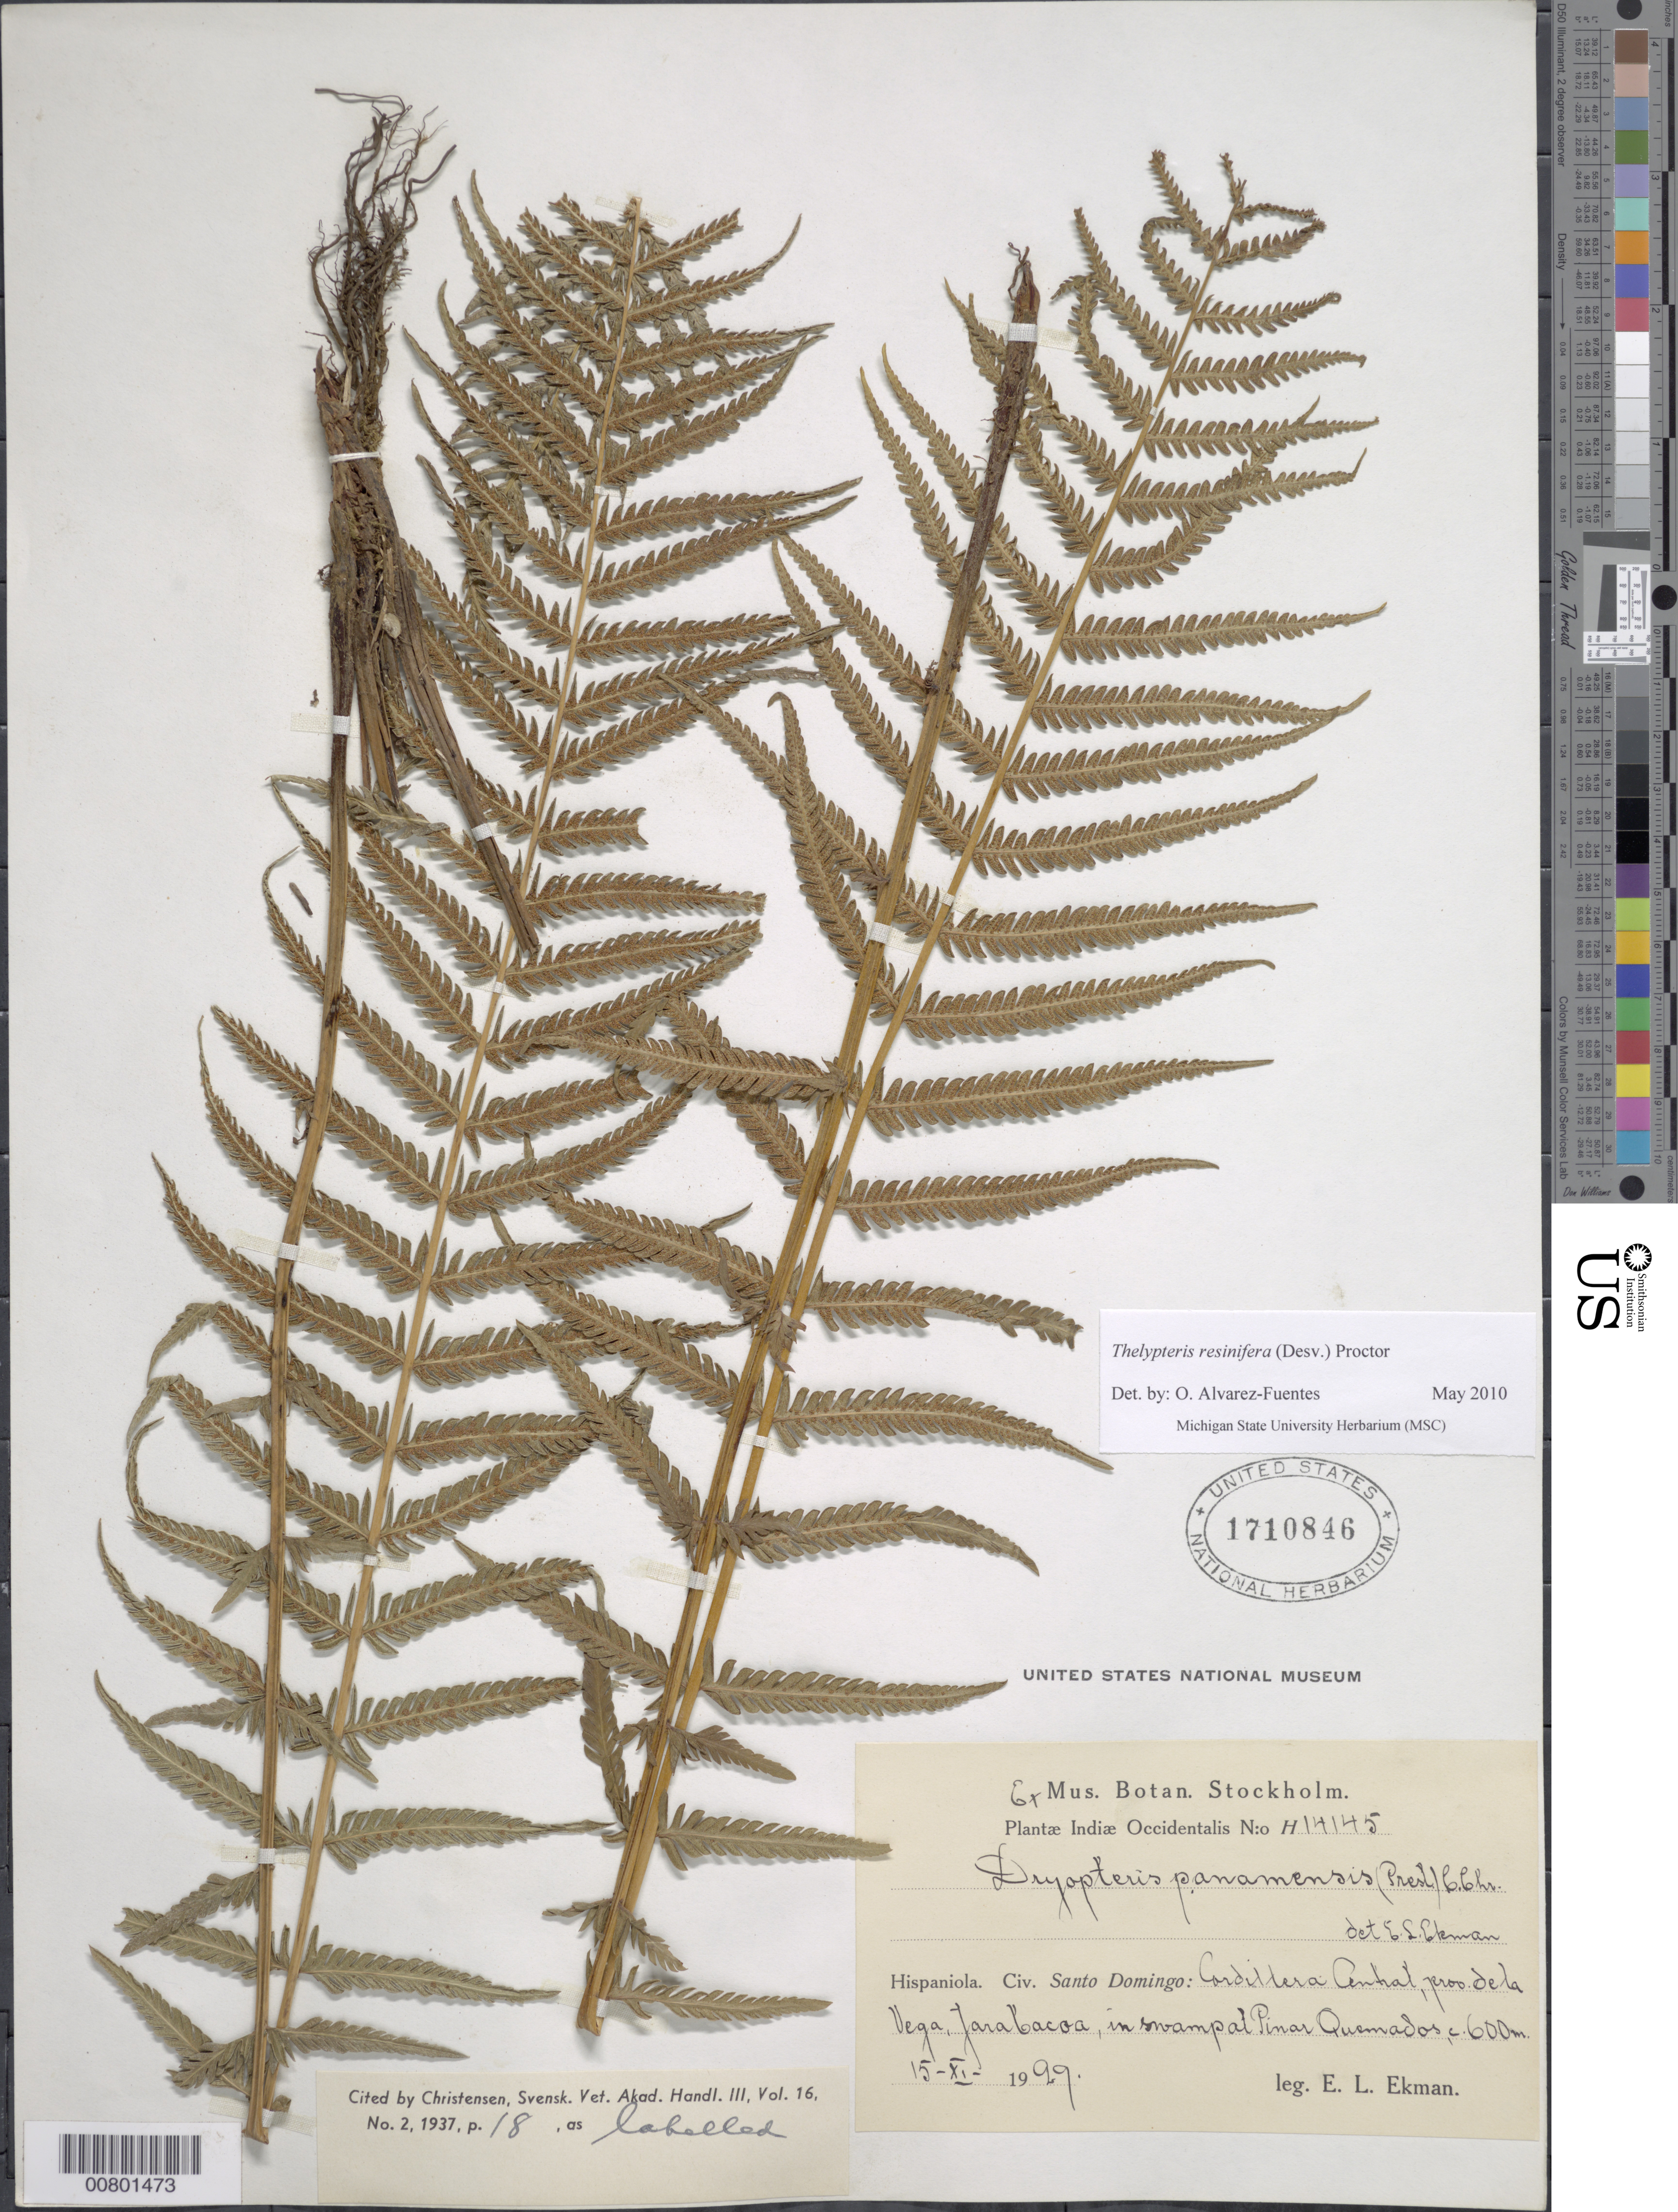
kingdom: Plantae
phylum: Tracheophyta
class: Polypodiopsida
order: Polypodiales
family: Thelypteridaceae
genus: Amauropelta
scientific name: Amauropelta resinifera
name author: (Desv.) Pic. Serm.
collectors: E. L. Ekman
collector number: H 14145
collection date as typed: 15 Nov 1929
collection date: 1929-11-15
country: Dominican Republic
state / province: La Vega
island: Hispaniola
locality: Cordillera Central, Jarabacoa, at Pinar Quemados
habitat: Swamp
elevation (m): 600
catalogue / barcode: US 1710846